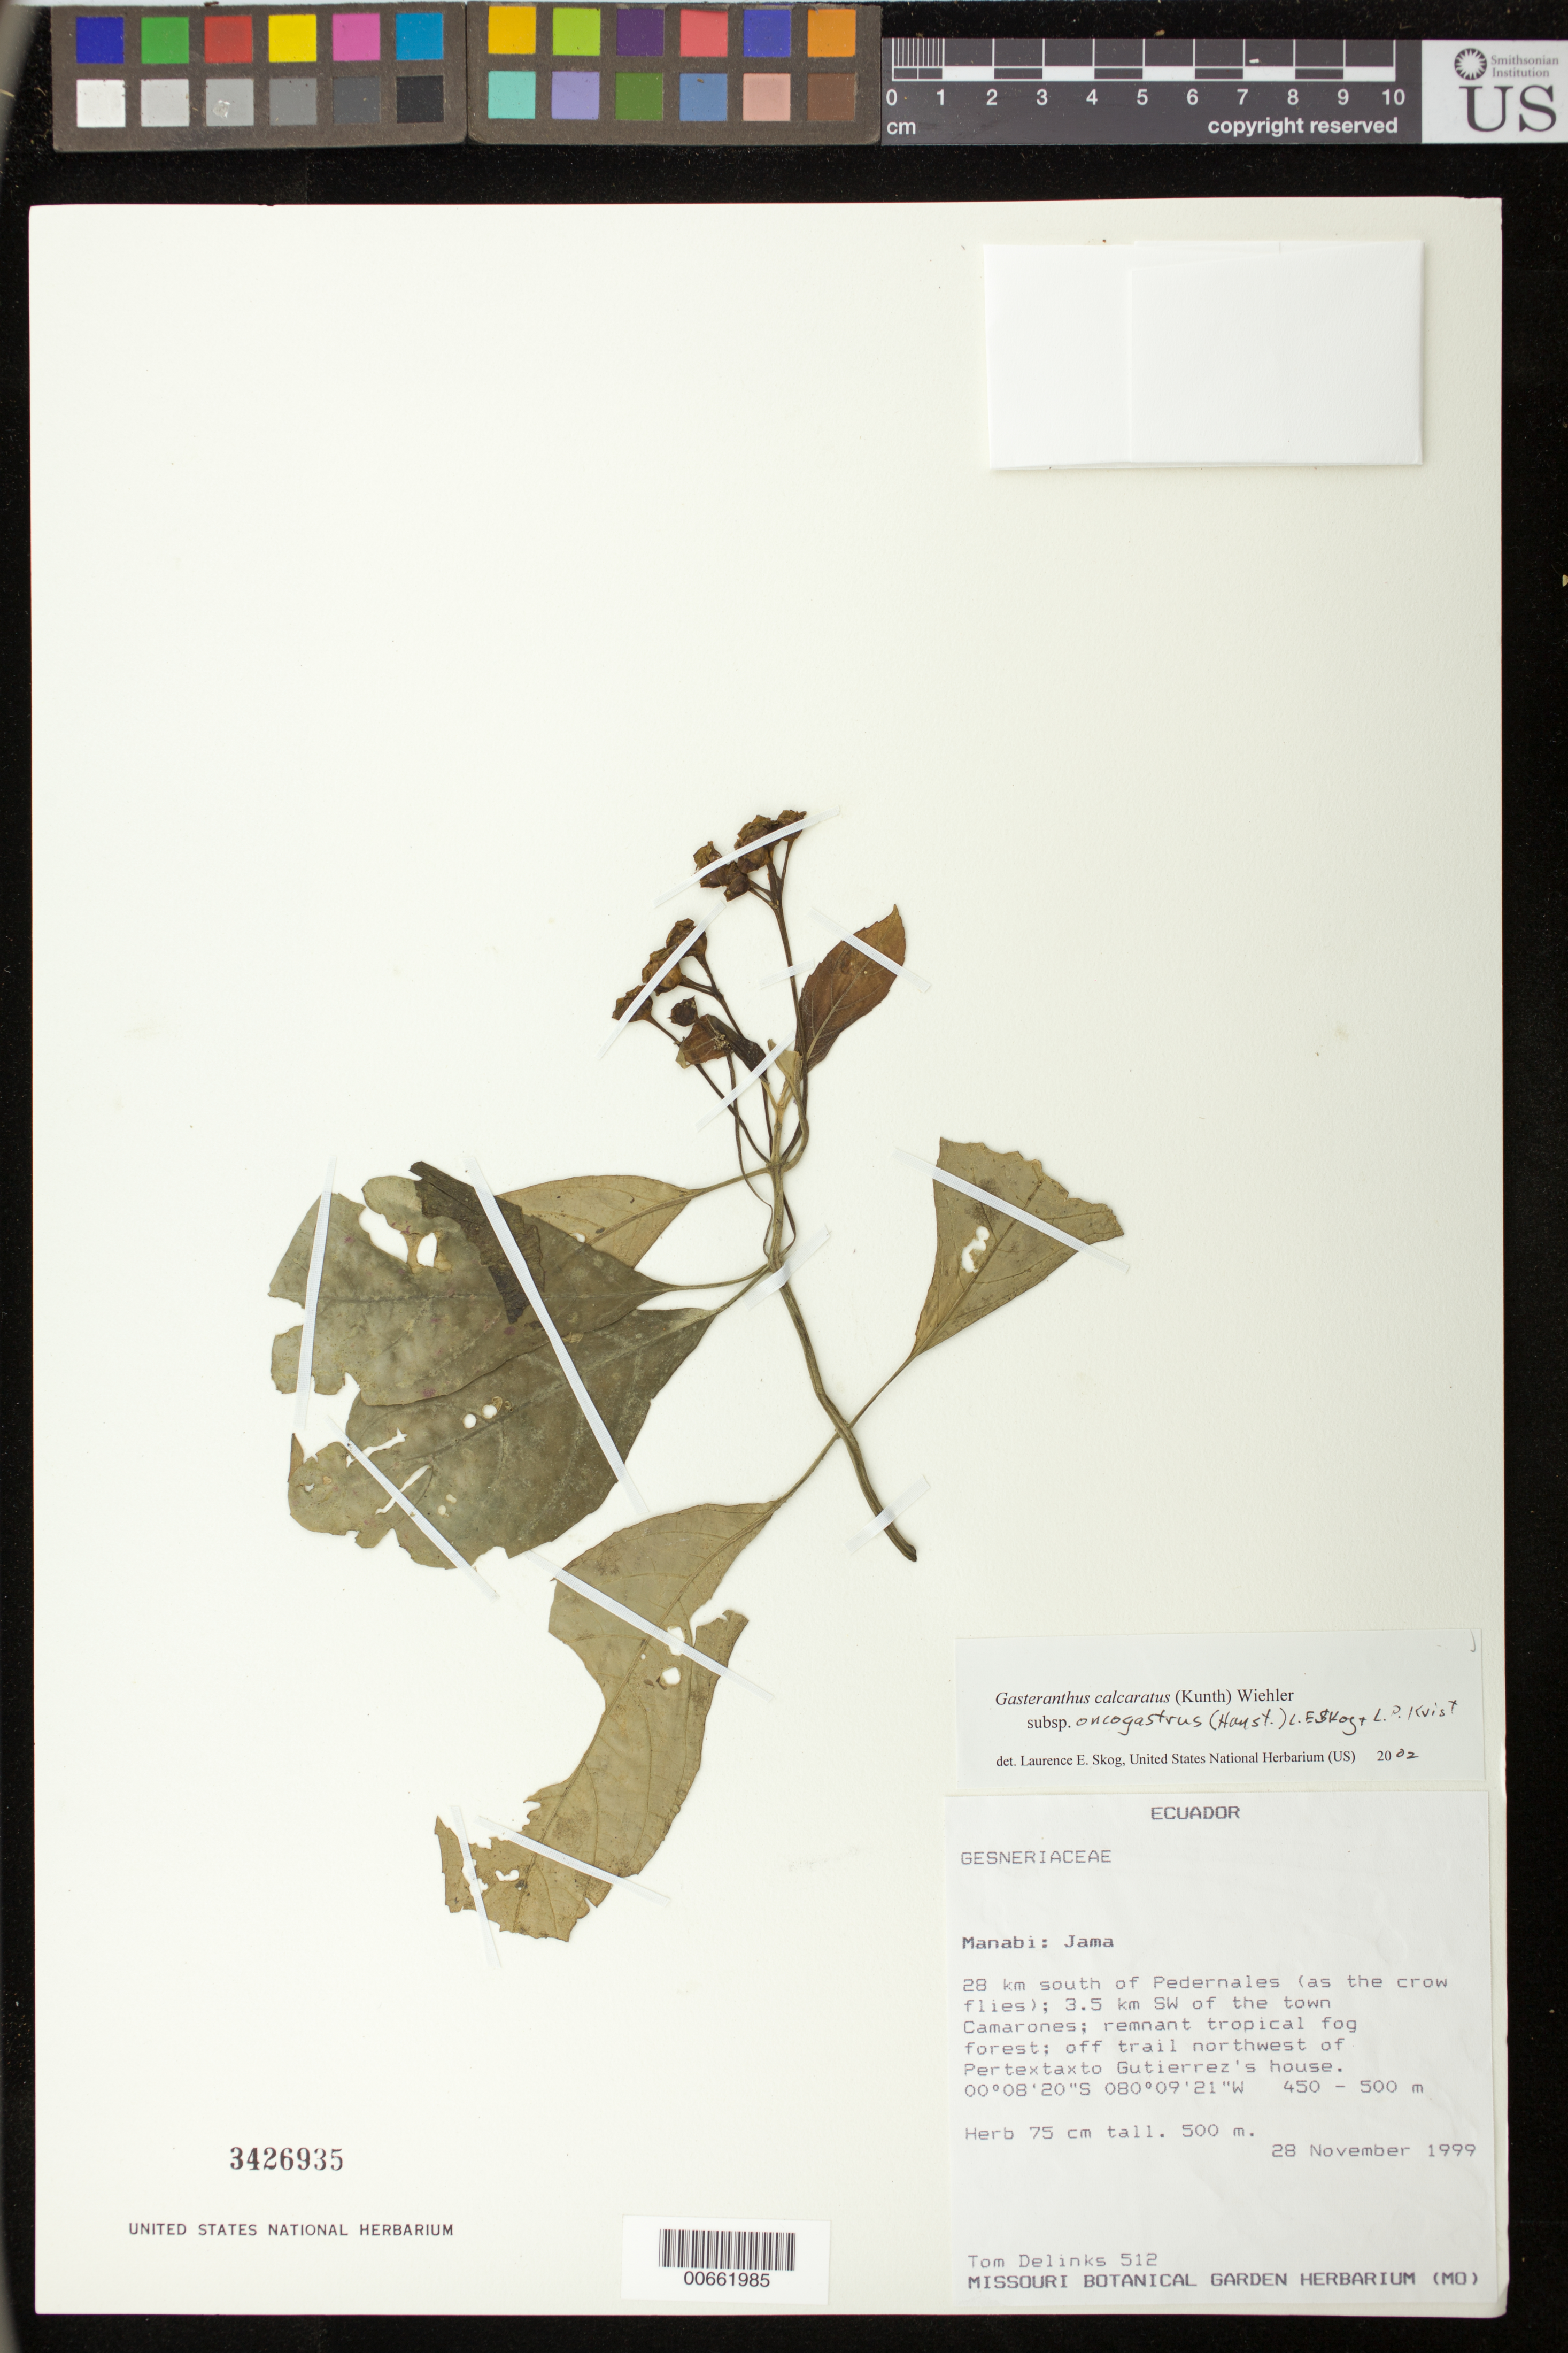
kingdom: Plantae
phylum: Tracheophyta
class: Magnoliopsida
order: Lamiales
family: Gesneriaceae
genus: Sinningia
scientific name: Sinningia incarnata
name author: (Aubl.) D.L. Denham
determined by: Skog, Laurence E.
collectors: T. Delinks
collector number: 512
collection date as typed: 28 Nov 1999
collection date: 1999-11-28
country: Ecuador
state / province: Manabí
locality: Jama, 28 km south of Pedernales (as the crow flies); 3.5 km SW of the town Camarones; off trail northwest of Pertextaxto Gutierrez's house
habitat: Remnant tropical fog forest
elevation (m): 450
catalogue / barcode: US 3426935